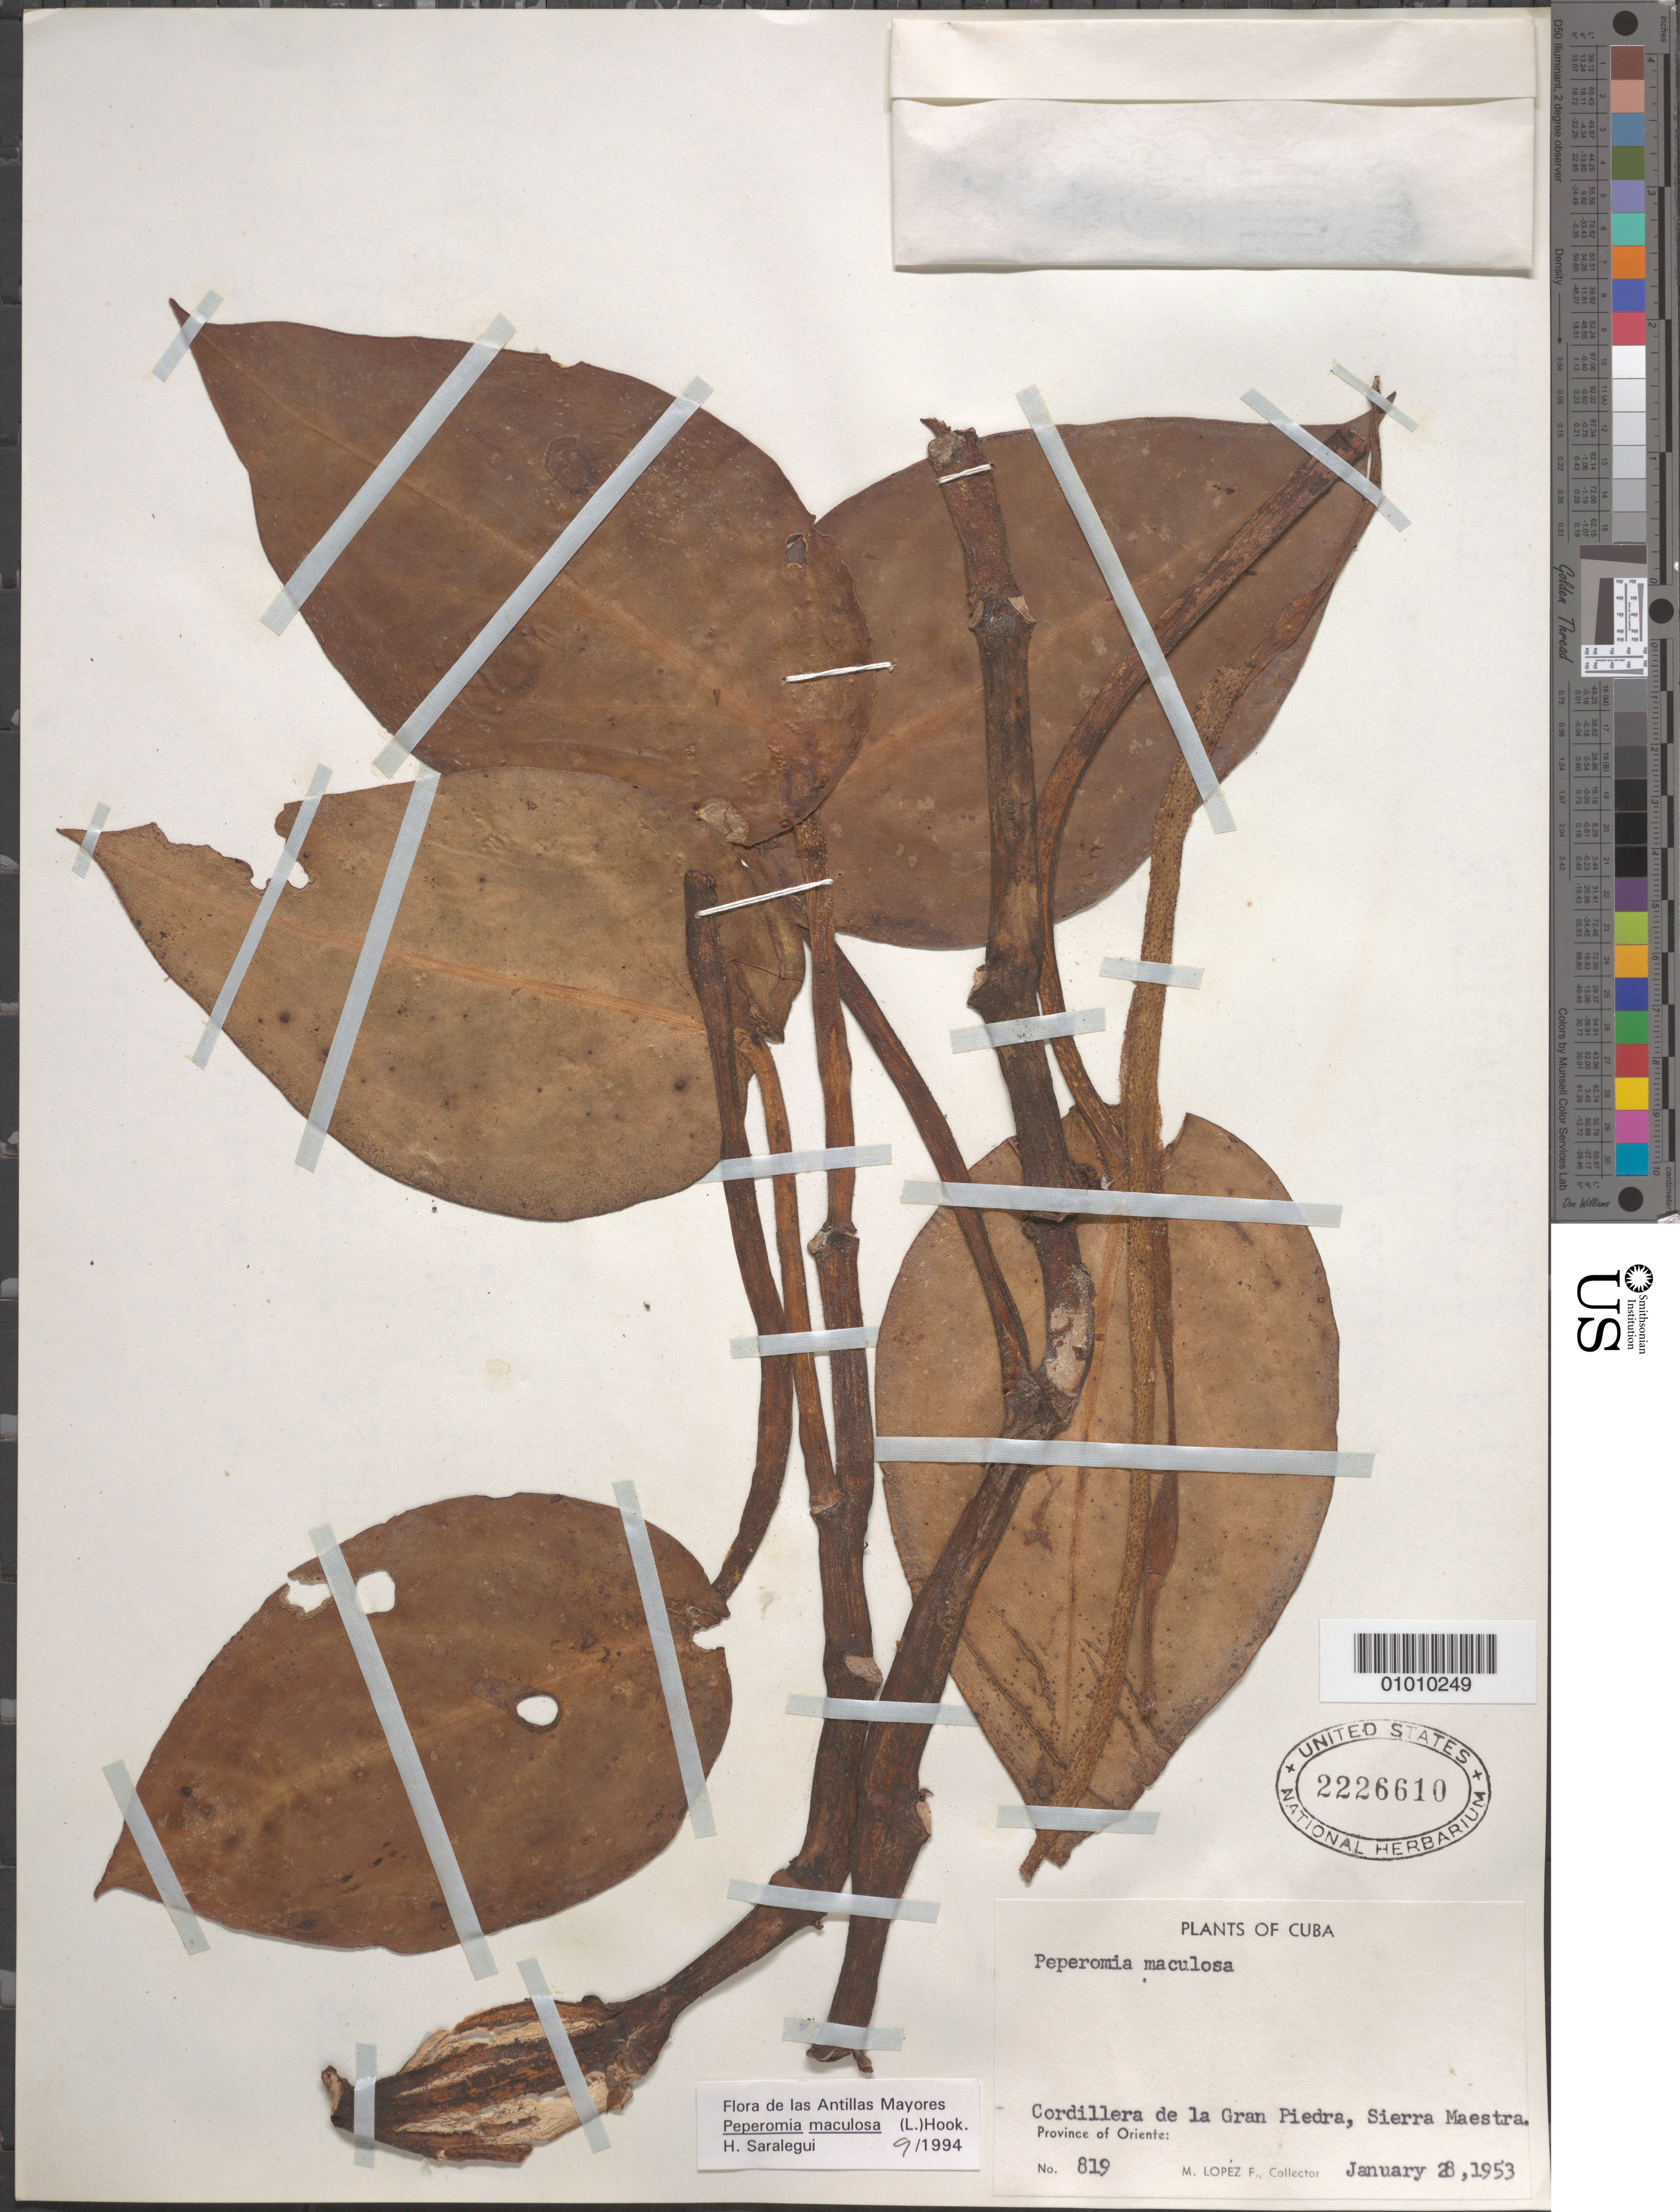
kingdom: Plantae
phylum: Tracheophyta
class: Magnoliopsida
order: Piperales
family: Piperaceae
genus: Peperomia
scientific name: Peperomia maculosa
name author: (L.) Hook.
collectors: M. López Figueiras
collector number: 819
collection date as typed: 28 Jan 1953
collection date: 1953-01-28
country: Cuba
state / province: Oriente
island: Cuba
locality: Cordillera de la Gran Piedra, Sierra Maestra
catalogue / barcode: US 2226610